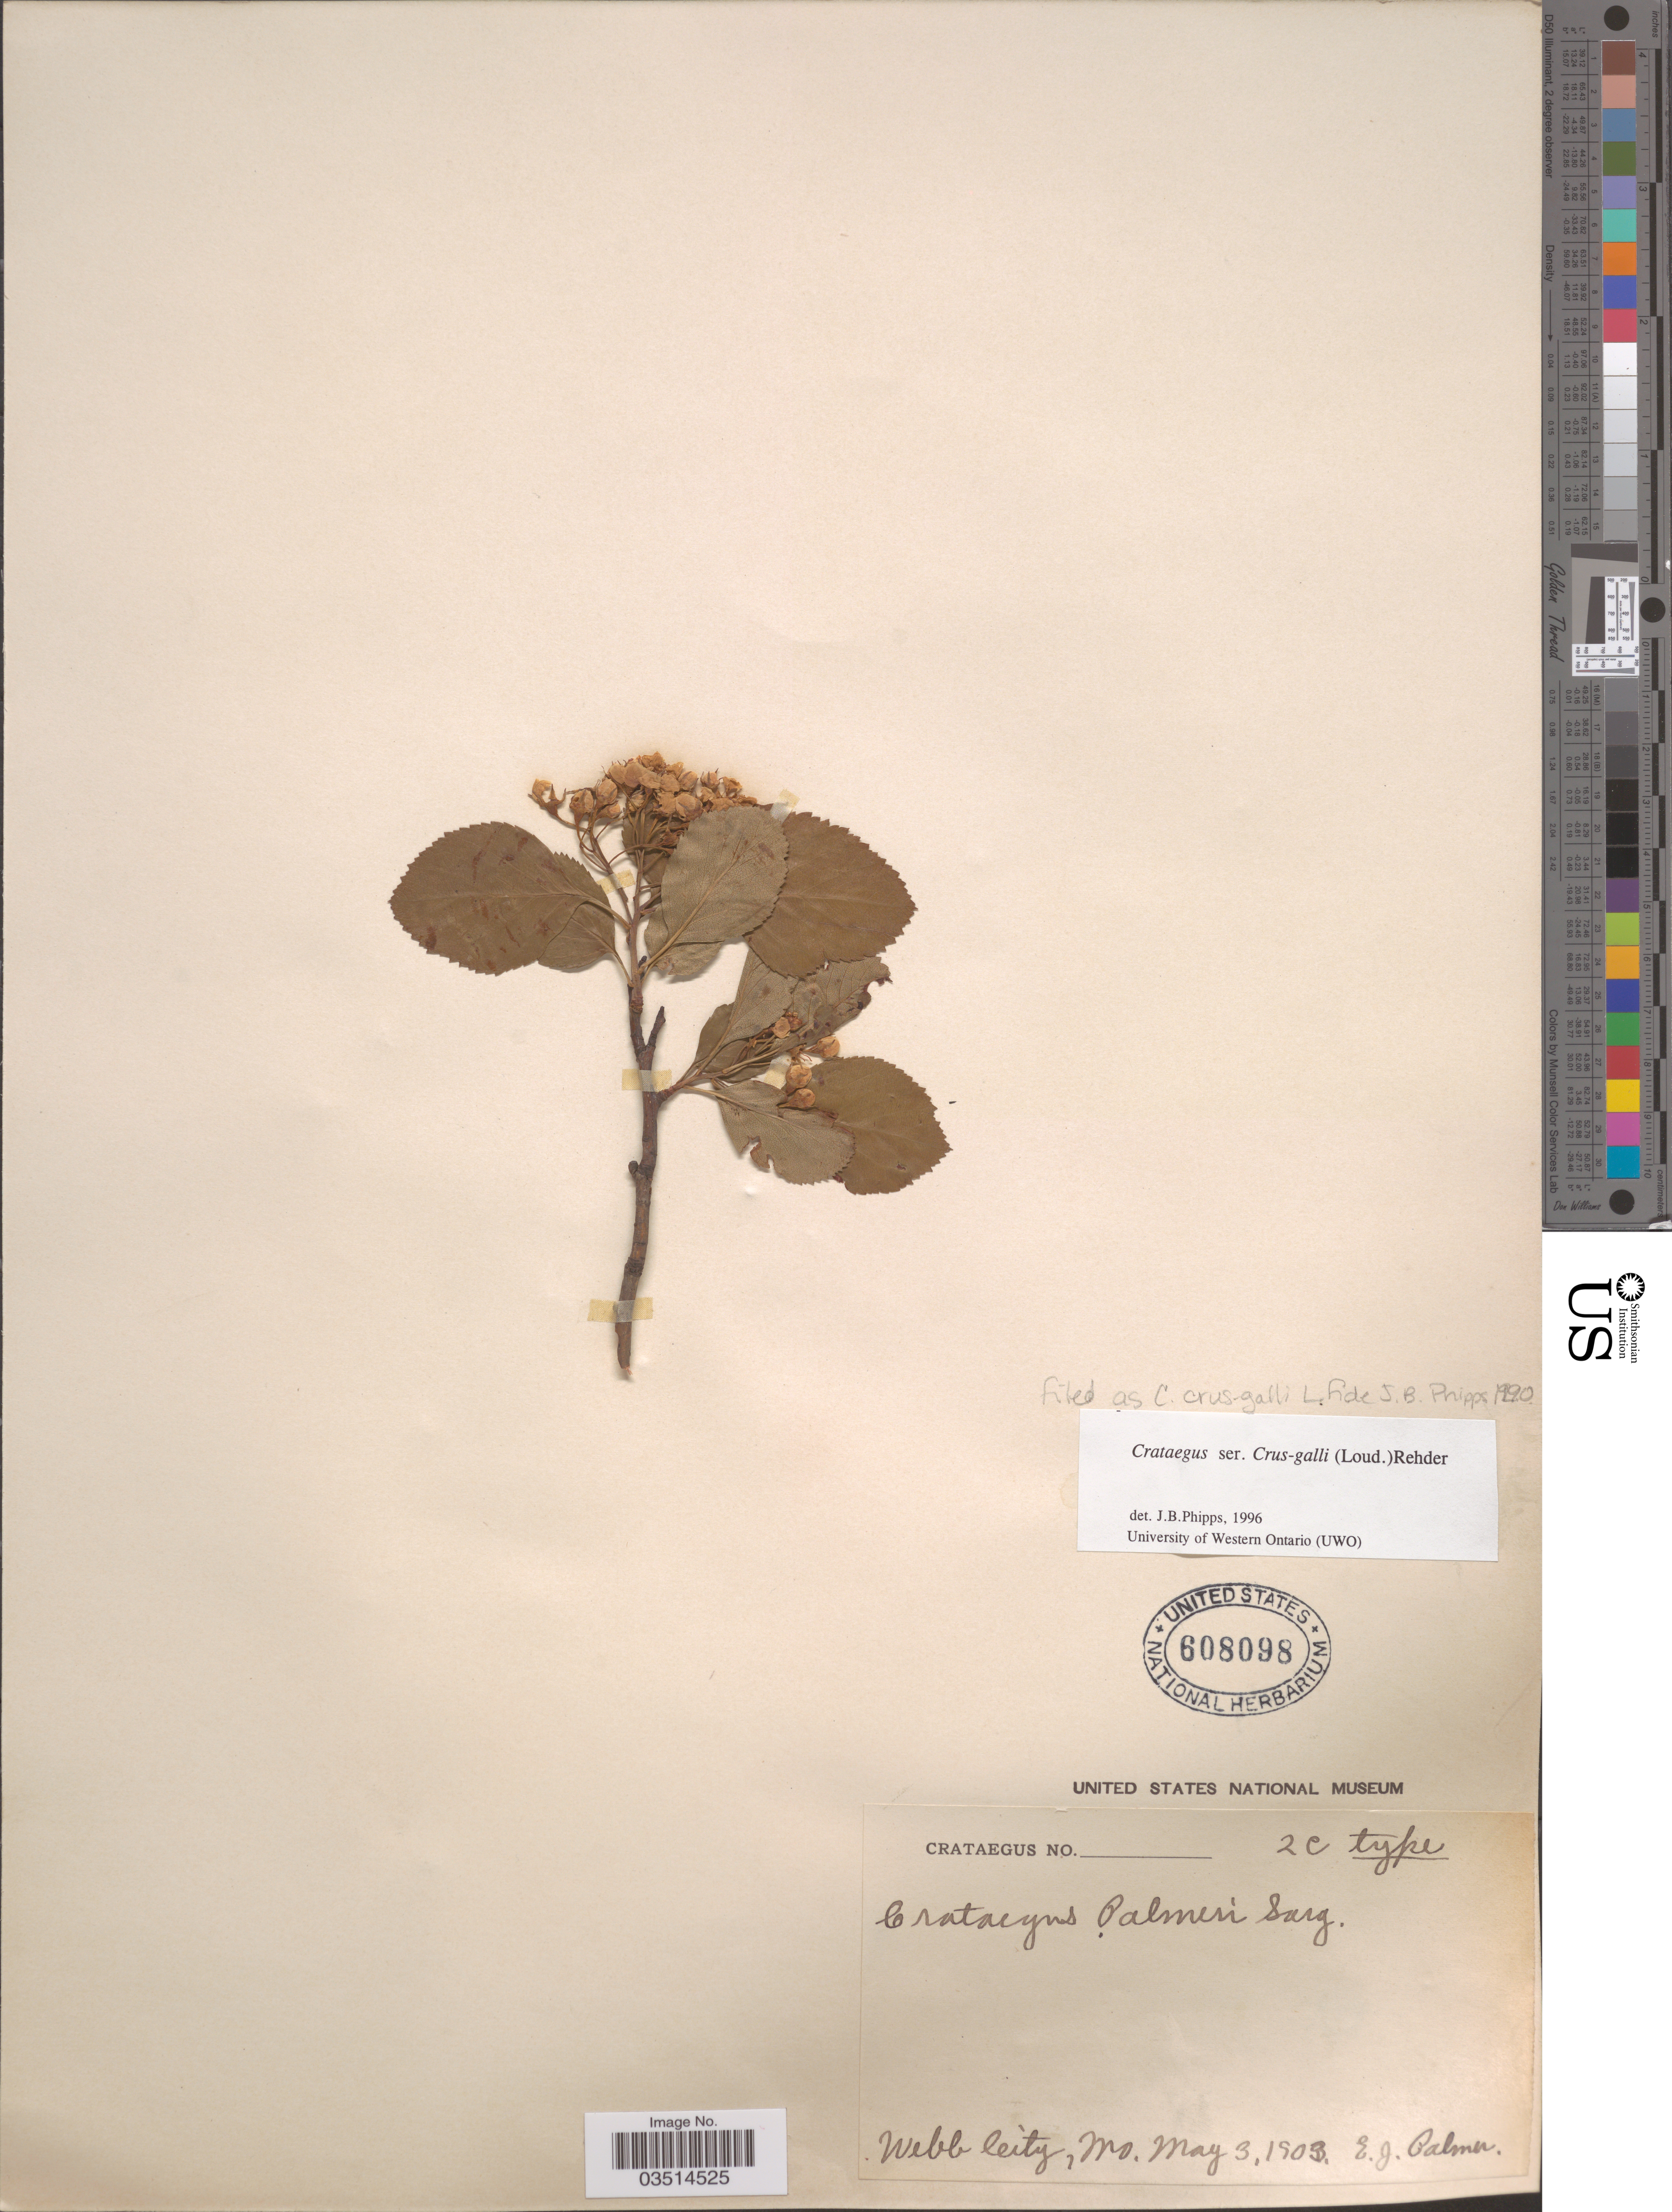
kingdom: Plantae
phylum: Tracheophyta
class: Magnoliopsida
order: Rosales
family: Rosaceae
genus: Crataegus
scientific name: Crataegus crus-galli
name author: L.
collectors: E. J. Palmer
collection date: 1903-05-03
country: United States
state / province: Missouri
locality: Webb City.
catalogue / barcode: US 608098